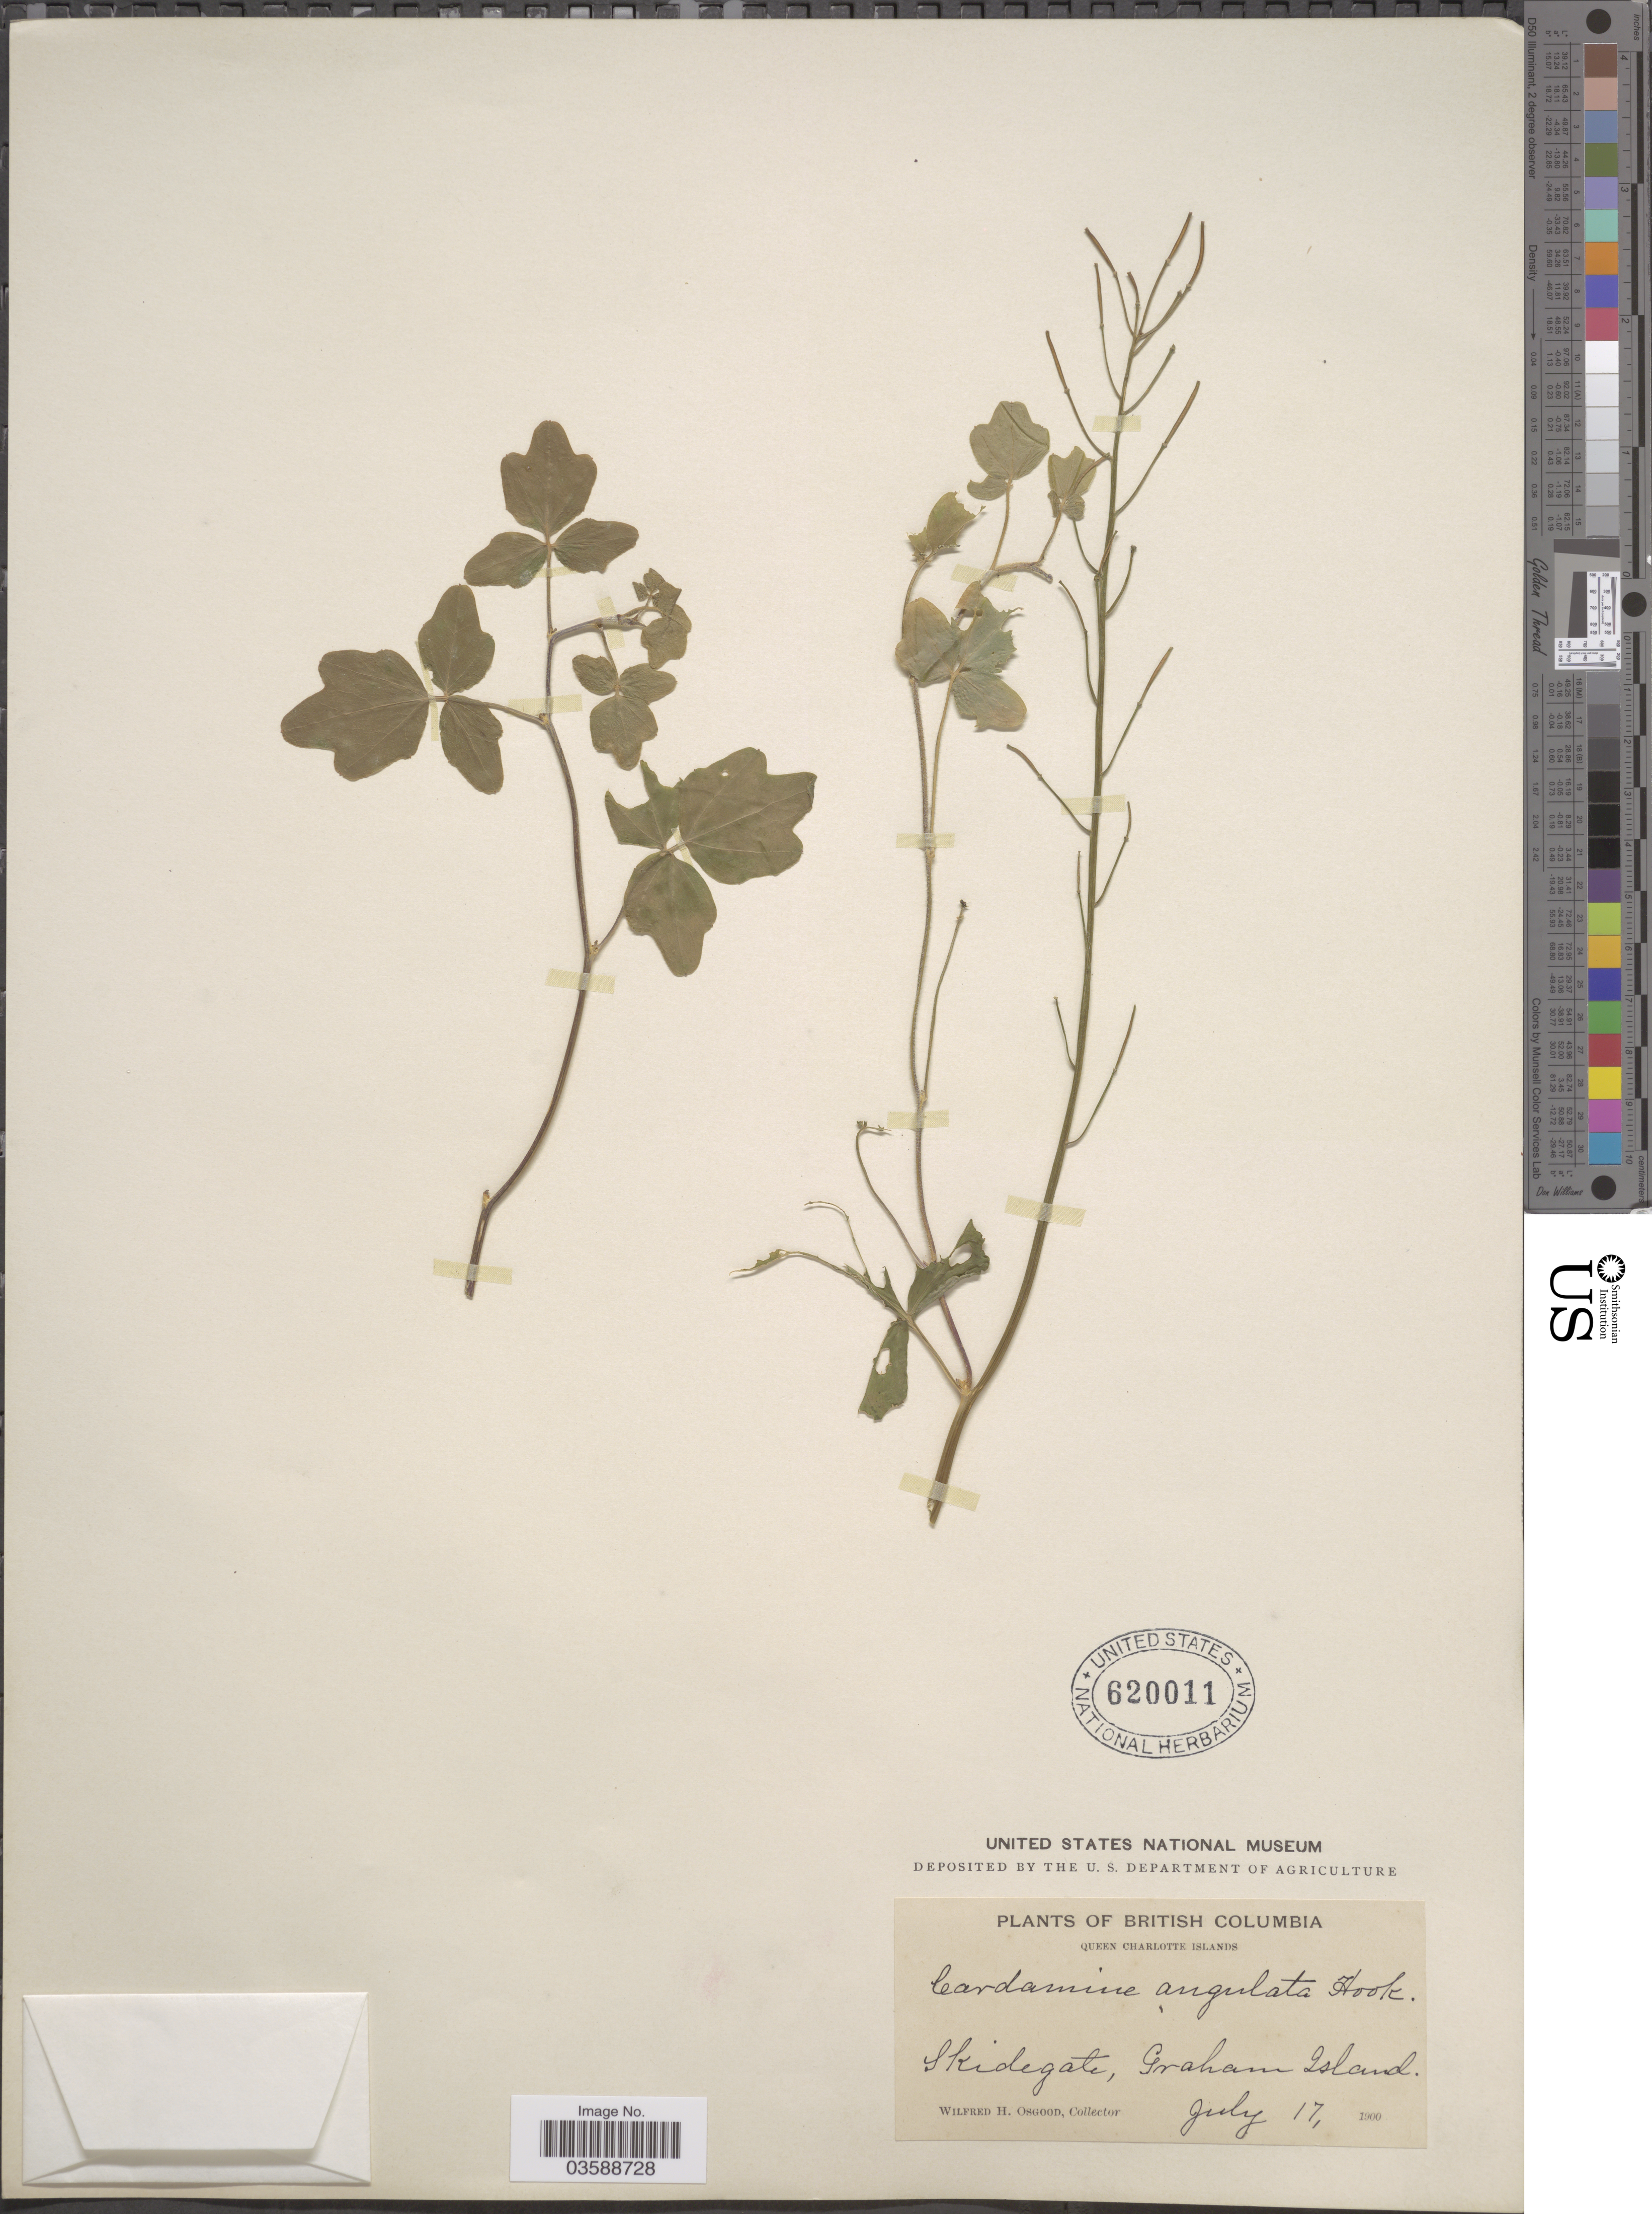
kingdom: Plantae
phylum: Tracheophyta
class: Magnoliopsida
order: Brassicales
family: Brassicaceae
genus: Cardamine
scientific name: Cardamine angulata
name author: Hook.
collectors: W. Osgood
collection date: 1900-07-17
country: Canada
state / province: British Columbia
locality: Queen Charlotte Islands. Skidegate, Graham Island.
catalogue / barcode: US 620011